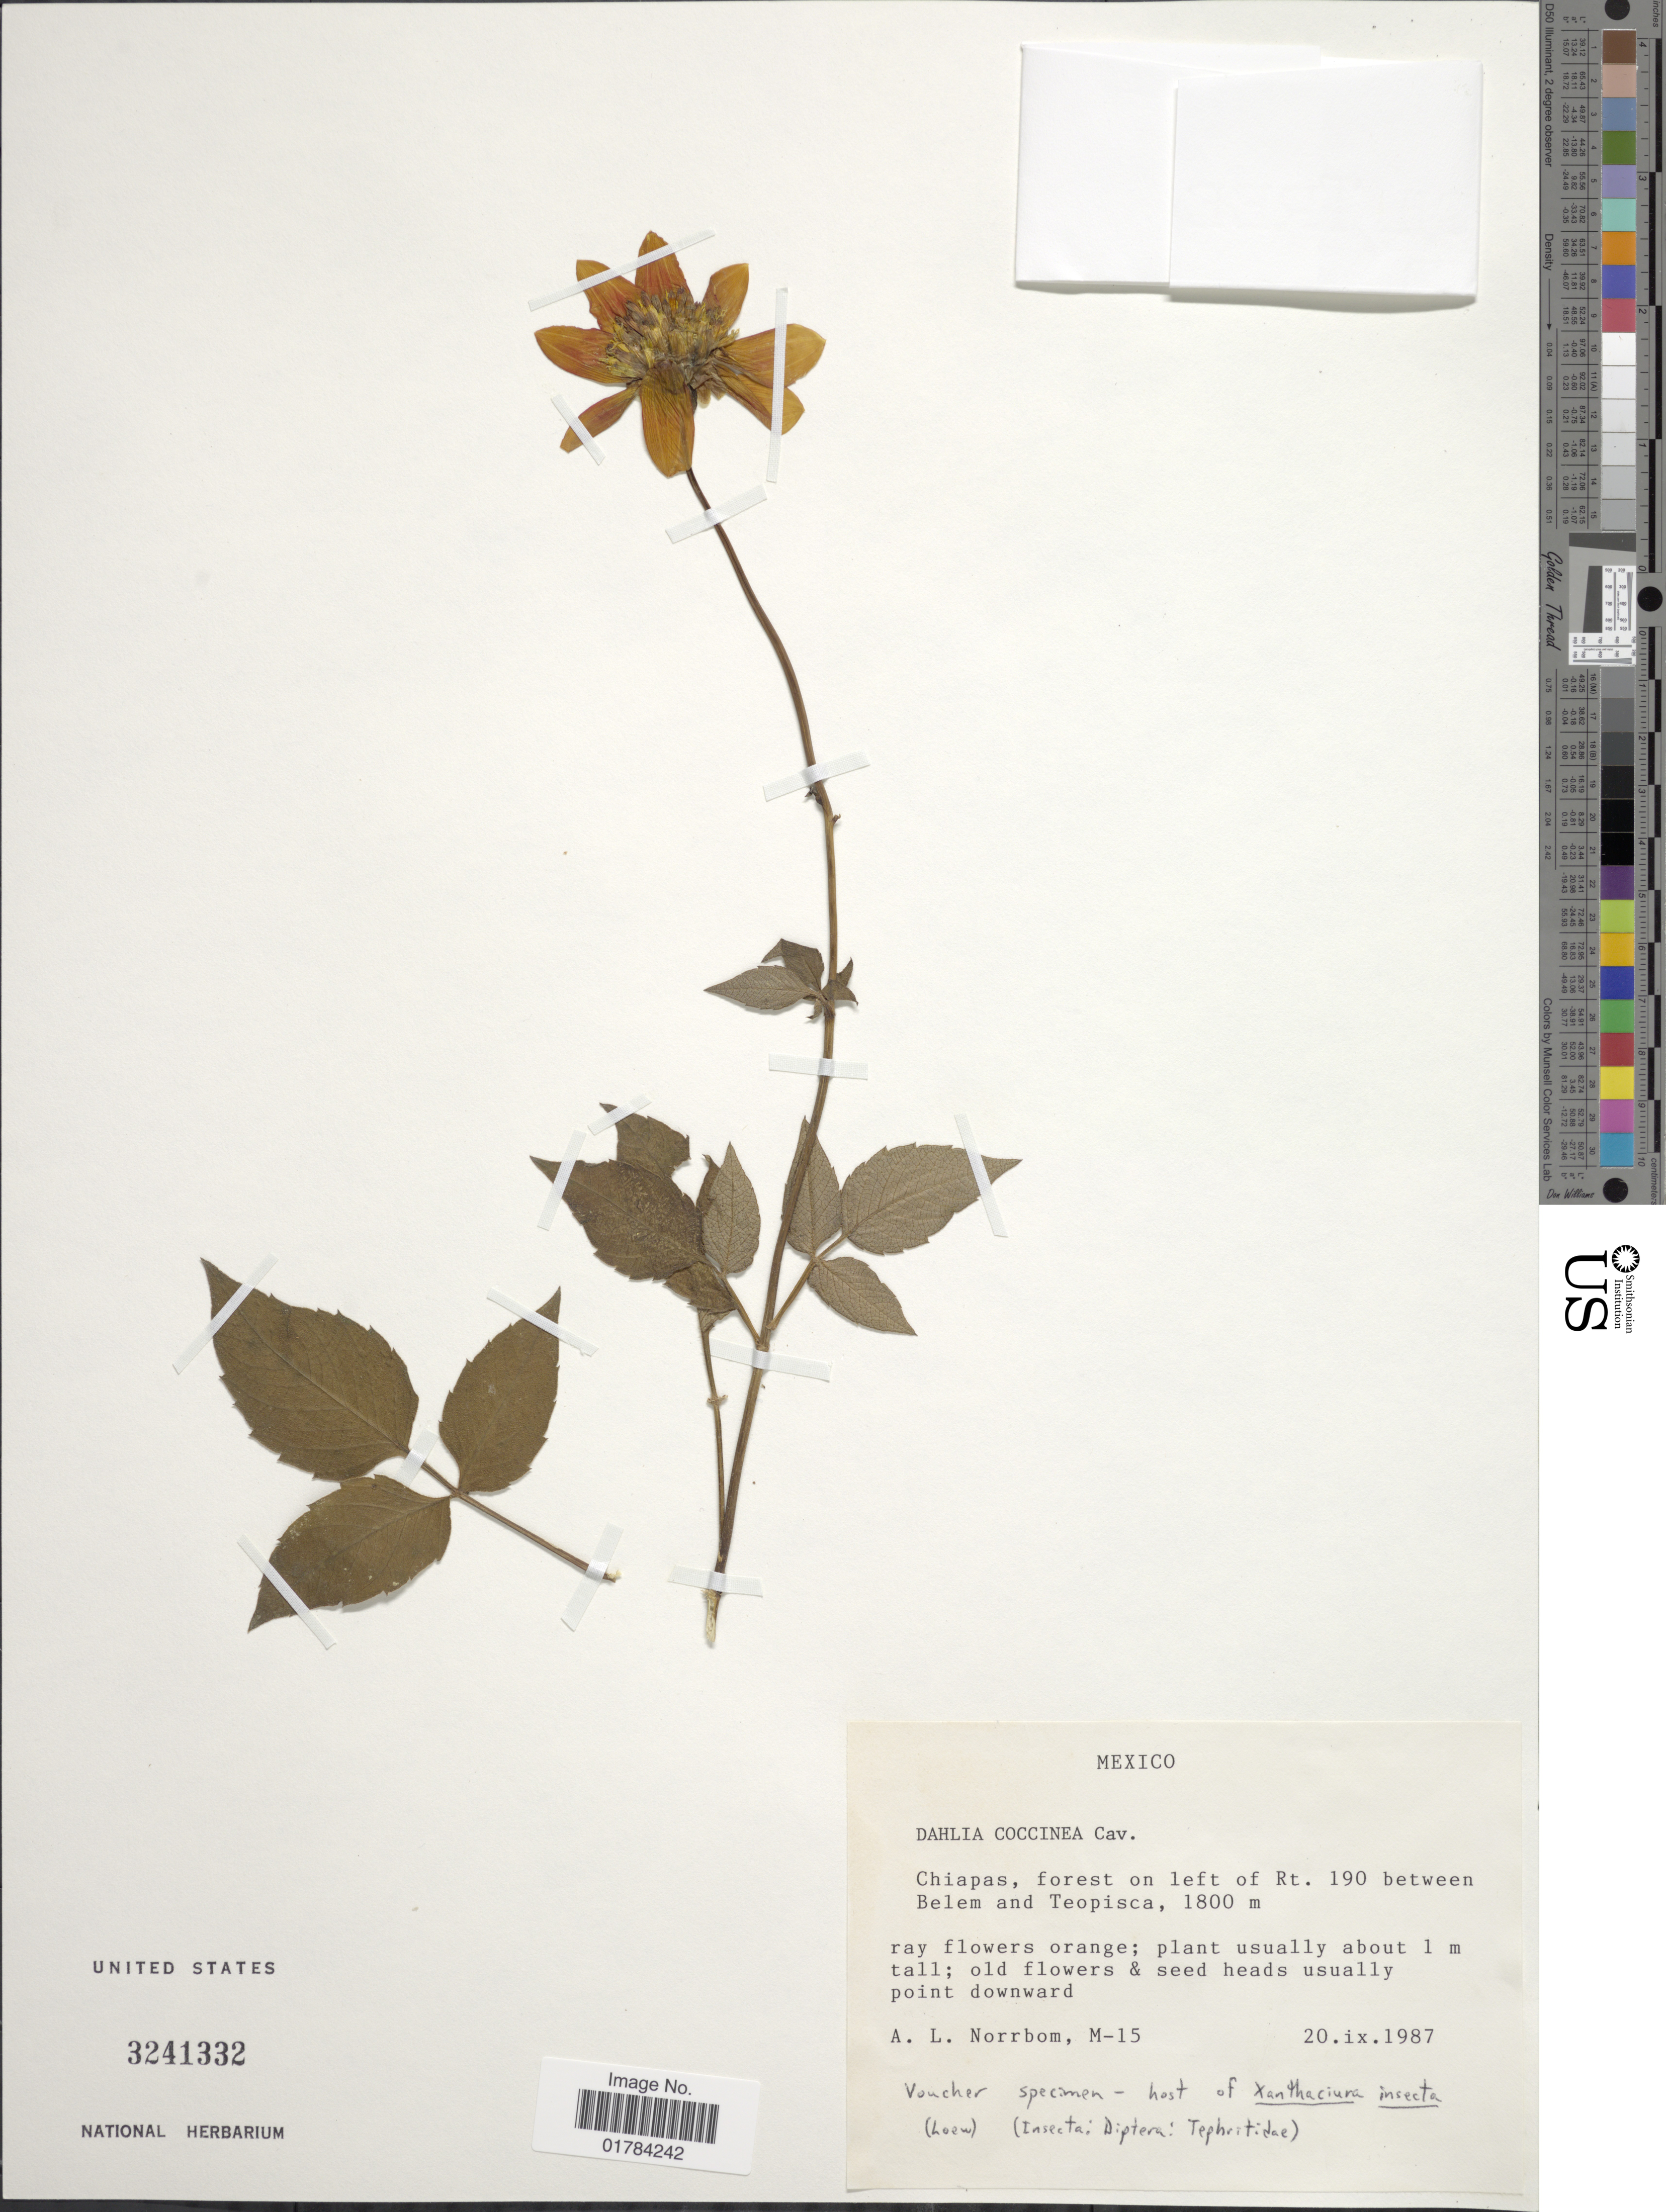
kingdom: Plantae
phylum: Tracheophyta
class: Magnoliopsida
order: Asterales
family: Asteraceae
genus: Dahlia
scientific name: Dahlia coccinea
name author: Cav.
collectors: A. L. Norrbom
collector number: M-15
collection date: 1987-09-20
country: Mexico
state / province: Chiapas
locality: Forest on left Rt. 190 between Belem and Teopisca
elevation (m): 1800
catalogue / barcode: US 3241332